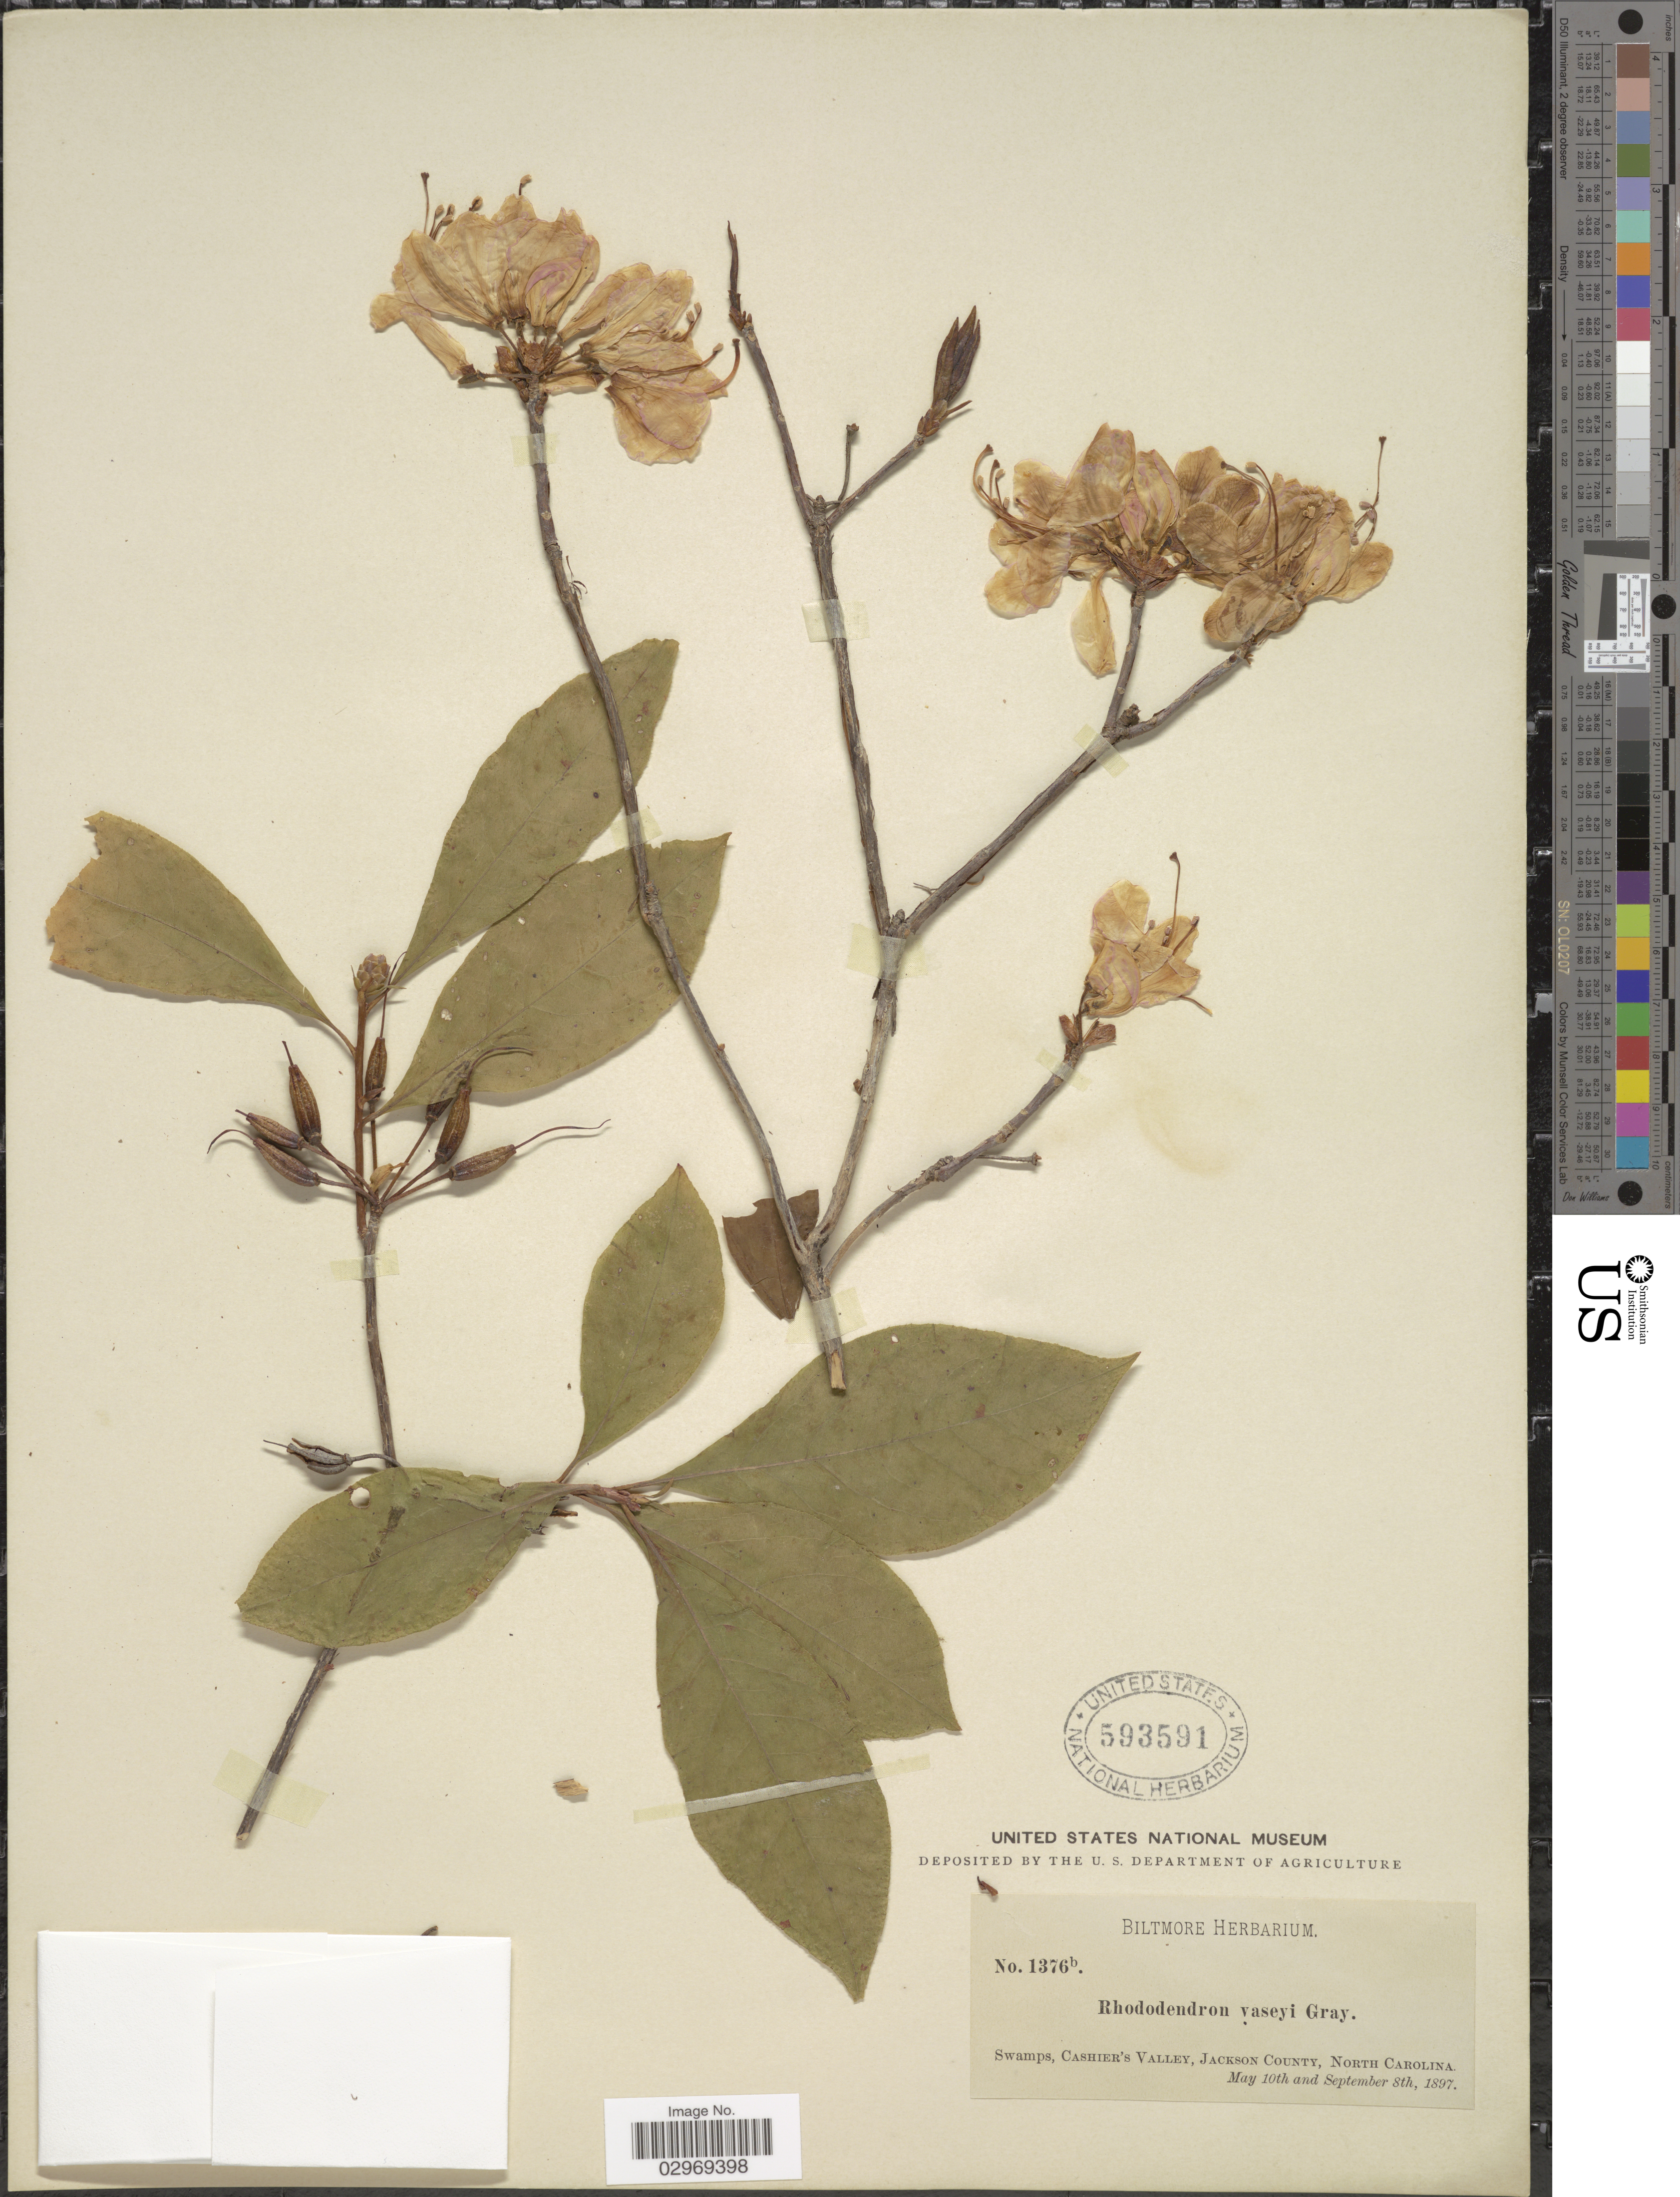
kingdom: Plantae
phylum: Tracheophyta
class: Magnoliopsida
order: Ericales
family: Ericaceae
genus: Rhododendron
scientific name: Rhododendron vaseyi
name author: A. Gray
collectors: ex herb. Biltmore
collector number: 1376b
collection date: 1897-05-10/1897-09-08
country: United States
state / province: North Carolina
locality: Swamps, Cashier's Valley, Jackson County.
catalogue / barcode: US 593591